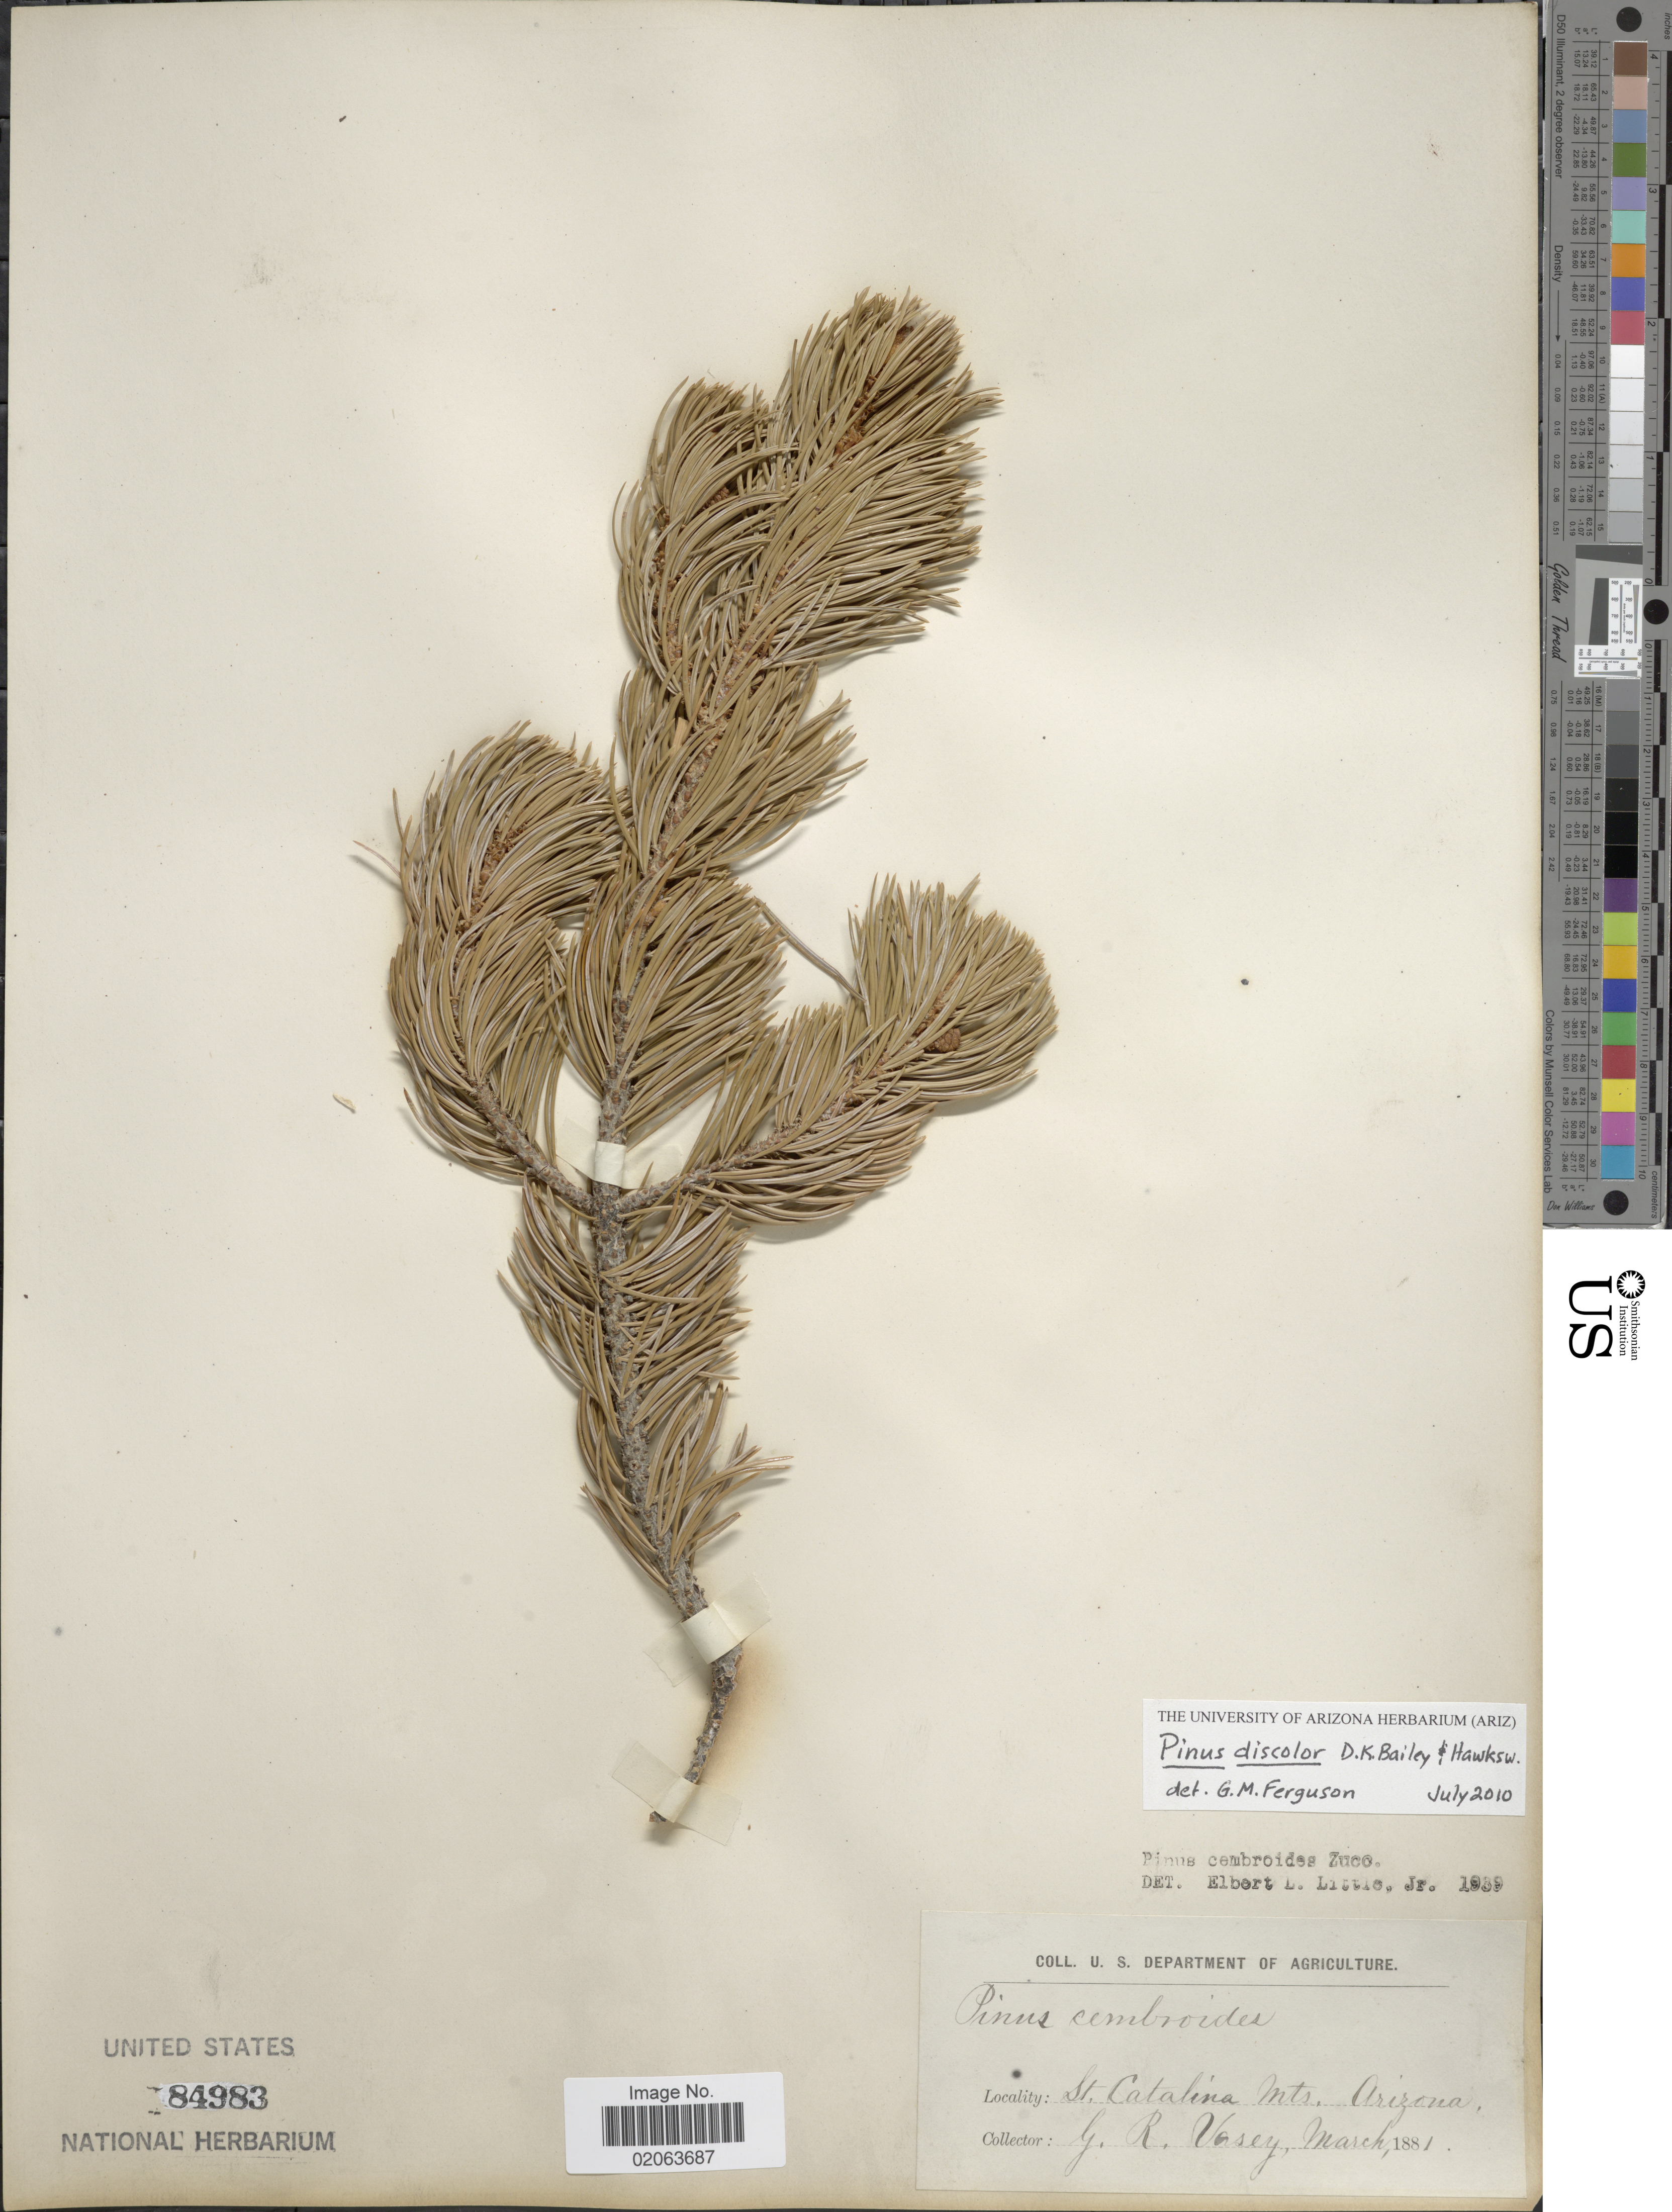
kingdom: Plantae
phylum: Tracheophyta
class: Pinopsida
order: Pinales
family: Pinaceae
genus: Pinus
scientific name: Pinus discolor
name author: D.K. Bailey & Hawksw.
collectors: G. R. Vasey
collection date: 1881-03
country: United States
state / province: Arizona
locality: St. Catalina Mts.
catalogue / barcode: US 84983